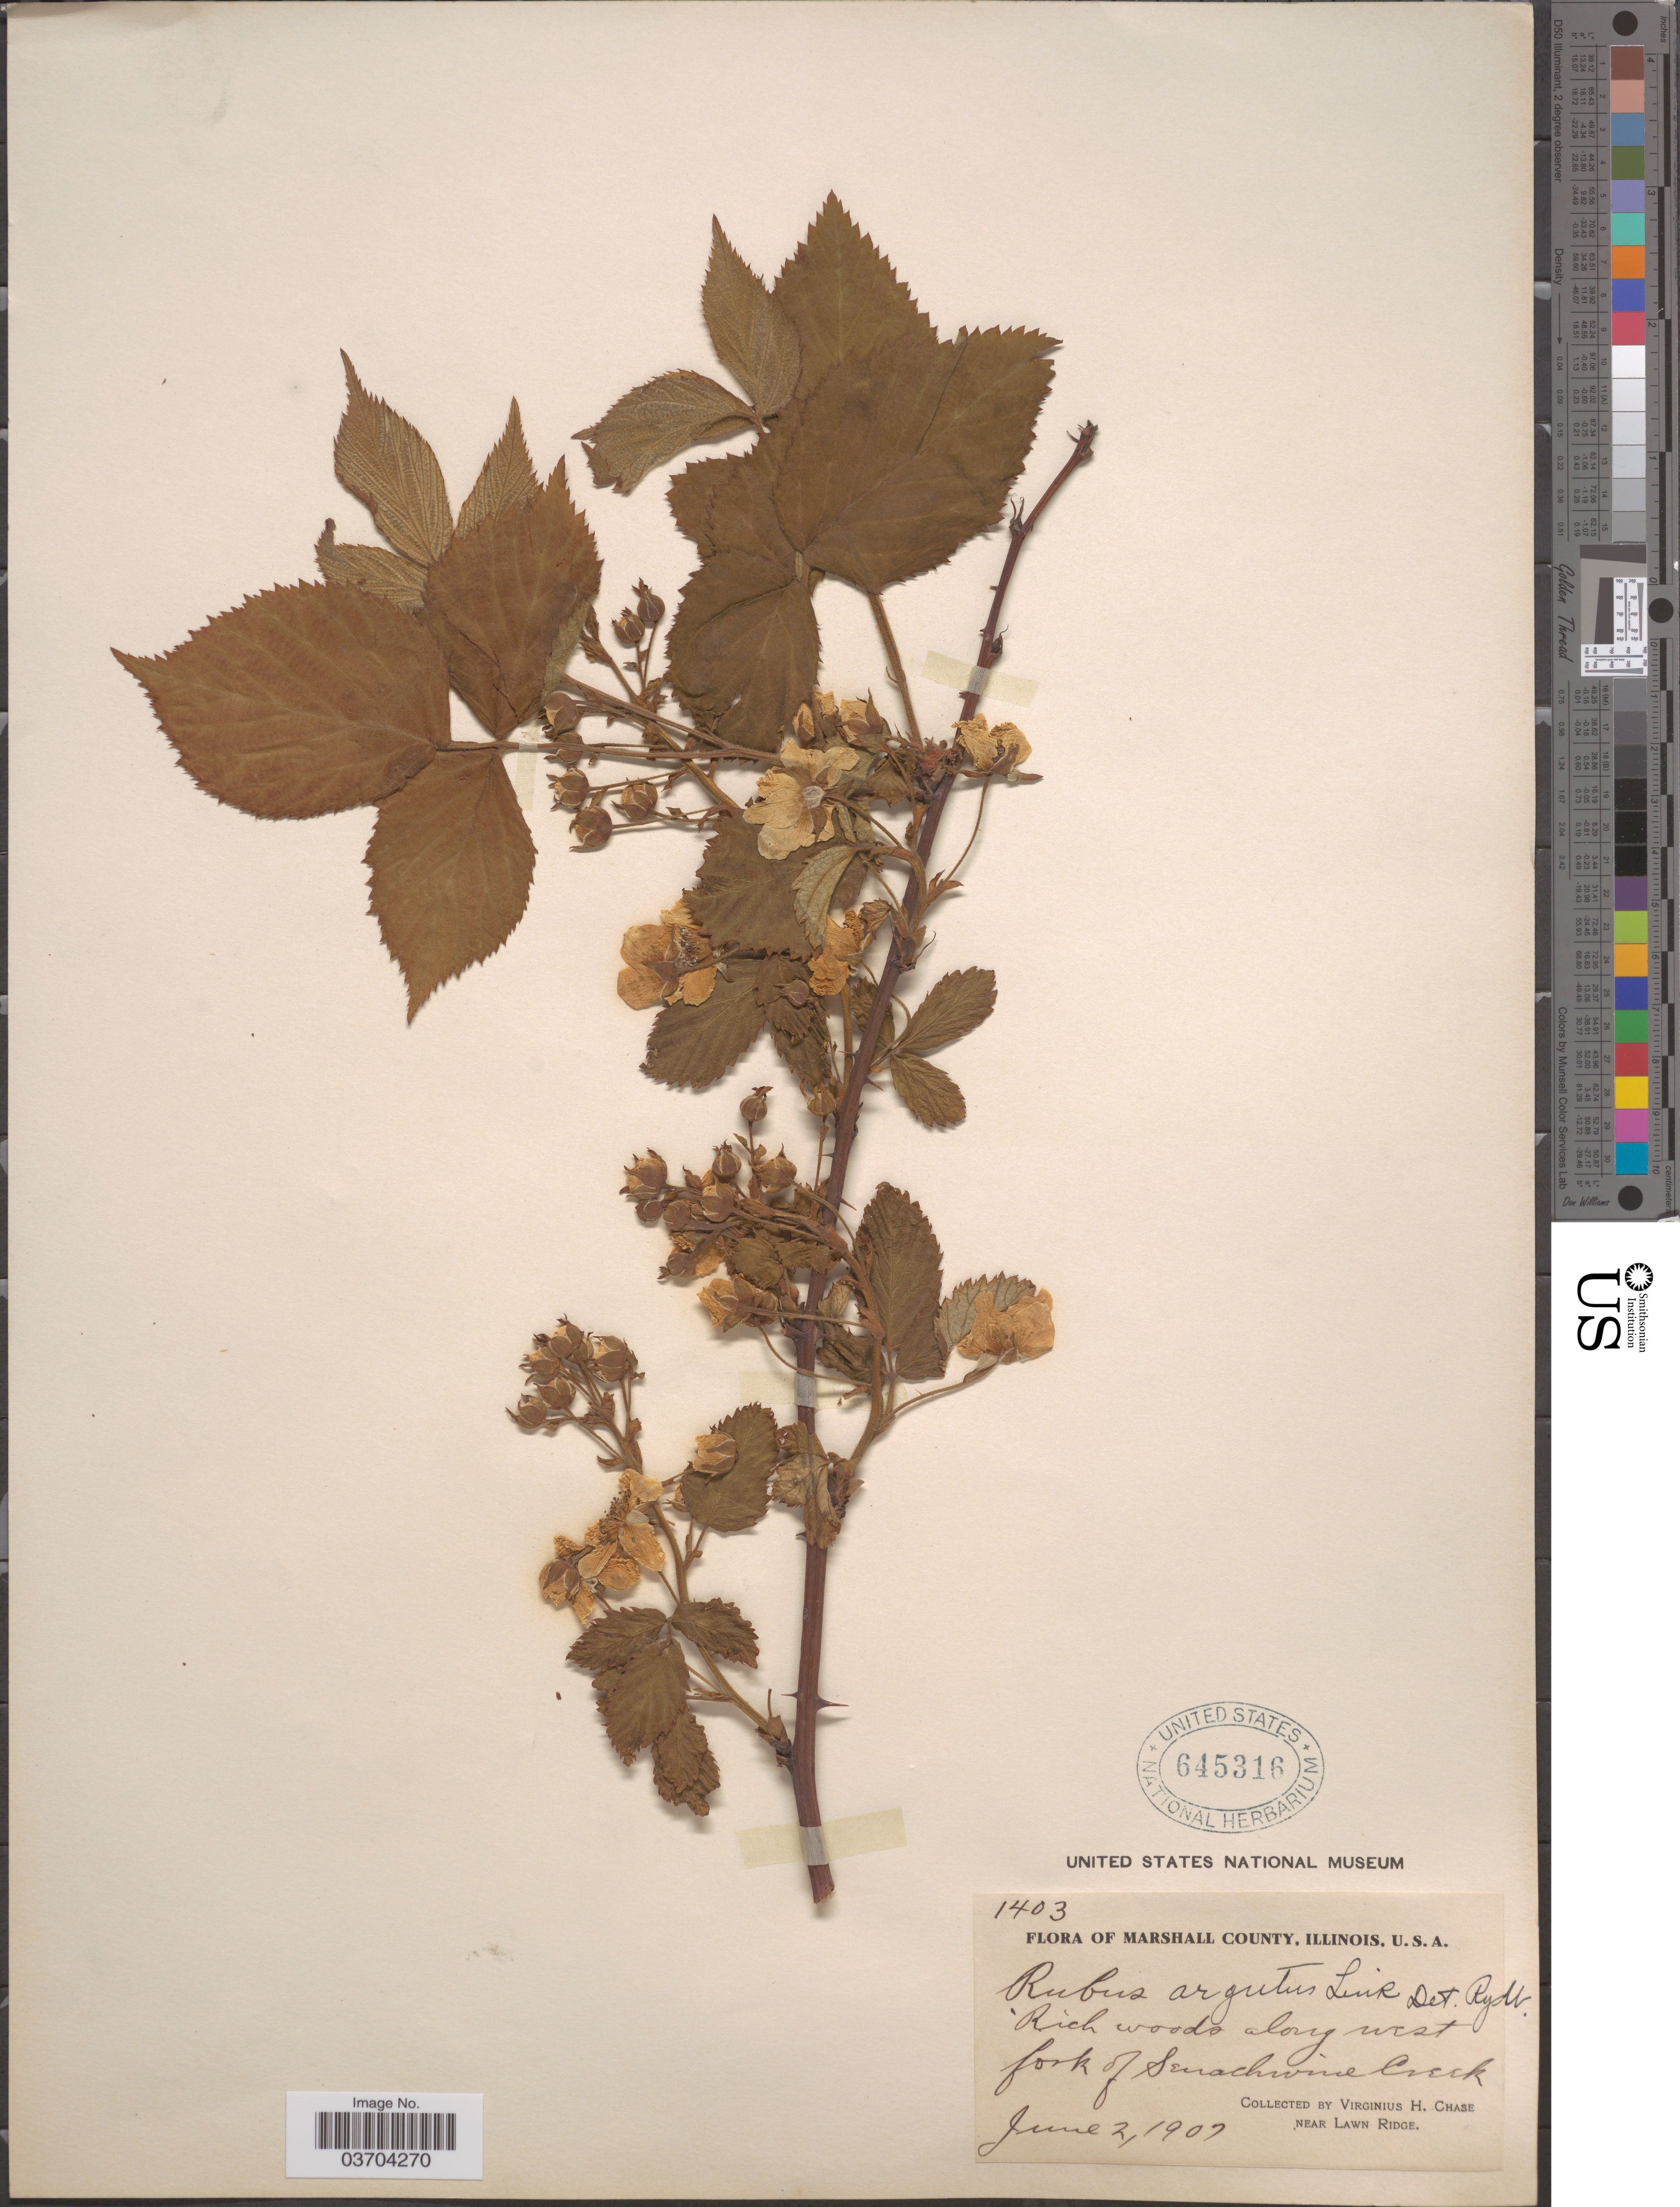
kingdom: Plantae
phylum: Tracheophyta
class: Magnoliopsida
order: Rosales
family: Rosaceae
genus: Rubus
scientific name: Rubus argutus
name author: Link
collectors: V. H. Chase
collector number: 1403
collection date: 1907-06-02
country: United States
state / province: Illinois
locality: Marshall County. Along west fork of Senachwine Creek. Near Lawn Ridge.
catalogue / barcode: US 645316